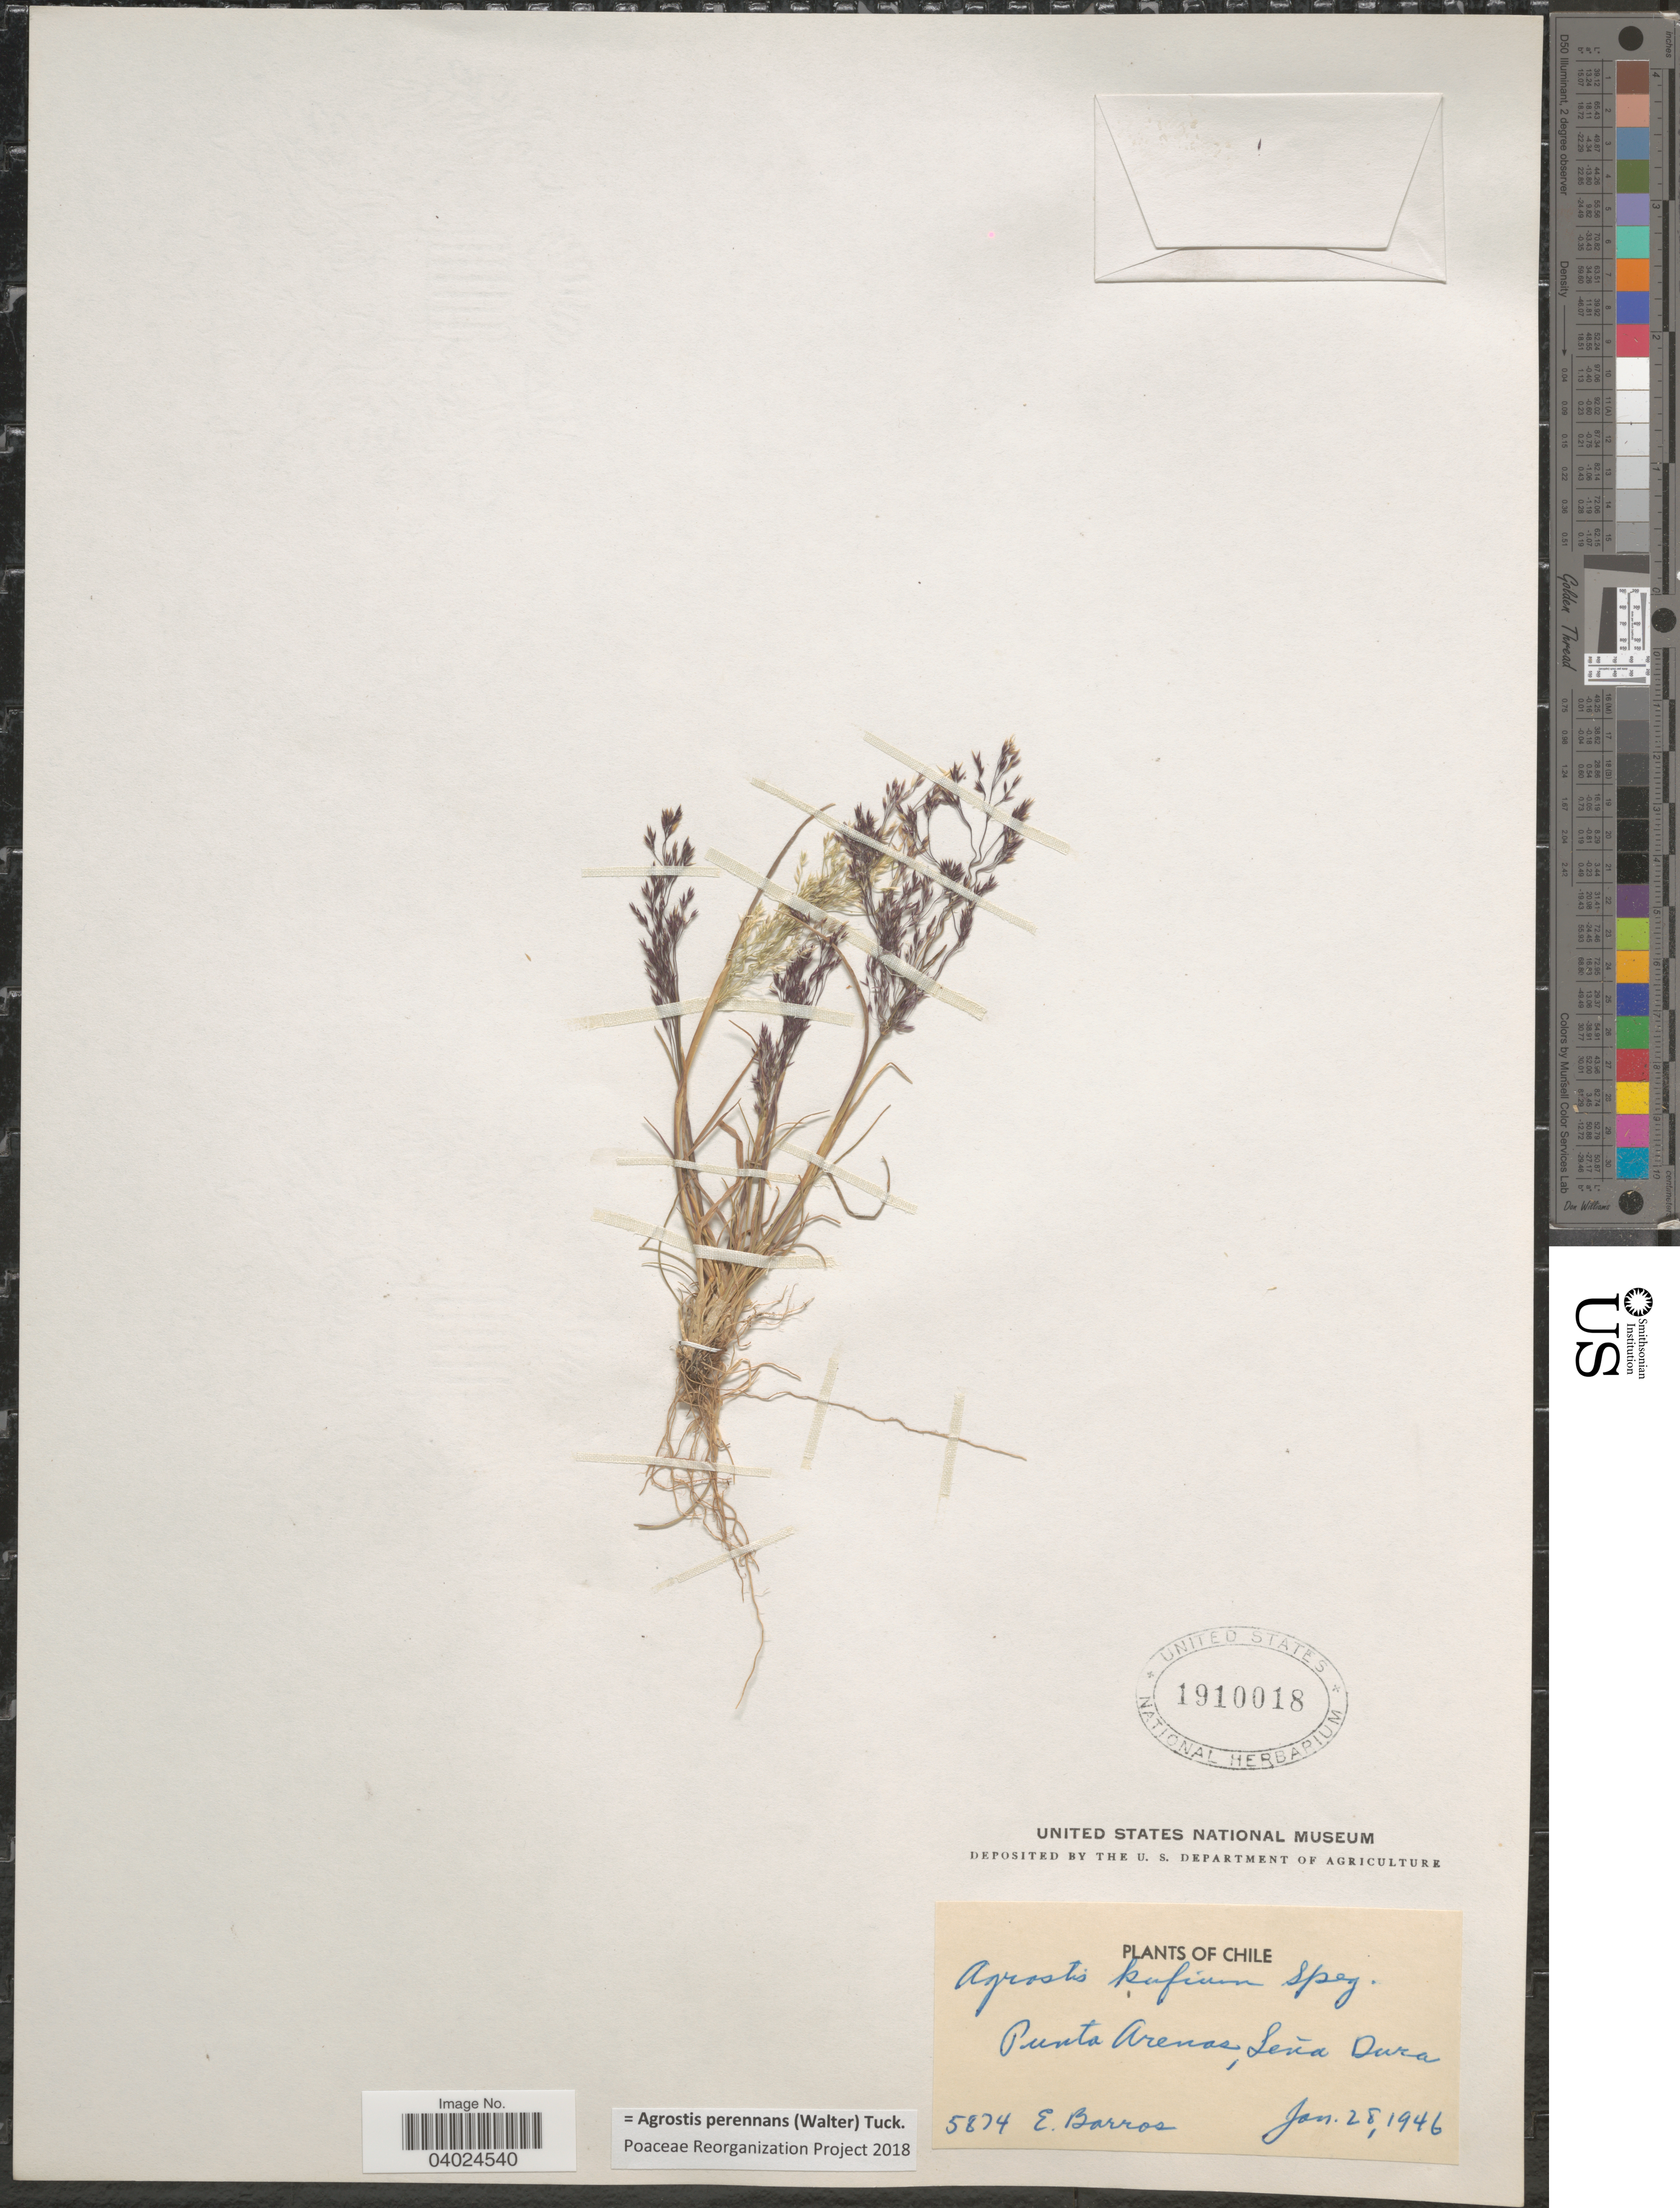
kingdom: Plantae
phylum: Tracheophyta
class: Liliopsida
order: Poales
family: Poaceae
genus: Agrostis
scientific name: Agrostis perennans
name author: (Walter) Tuck.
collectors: E. Barros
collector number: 5874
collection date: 1946-01-28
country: Chile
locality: Punta Arenas, Leña Dura.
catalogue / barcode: US 1910018